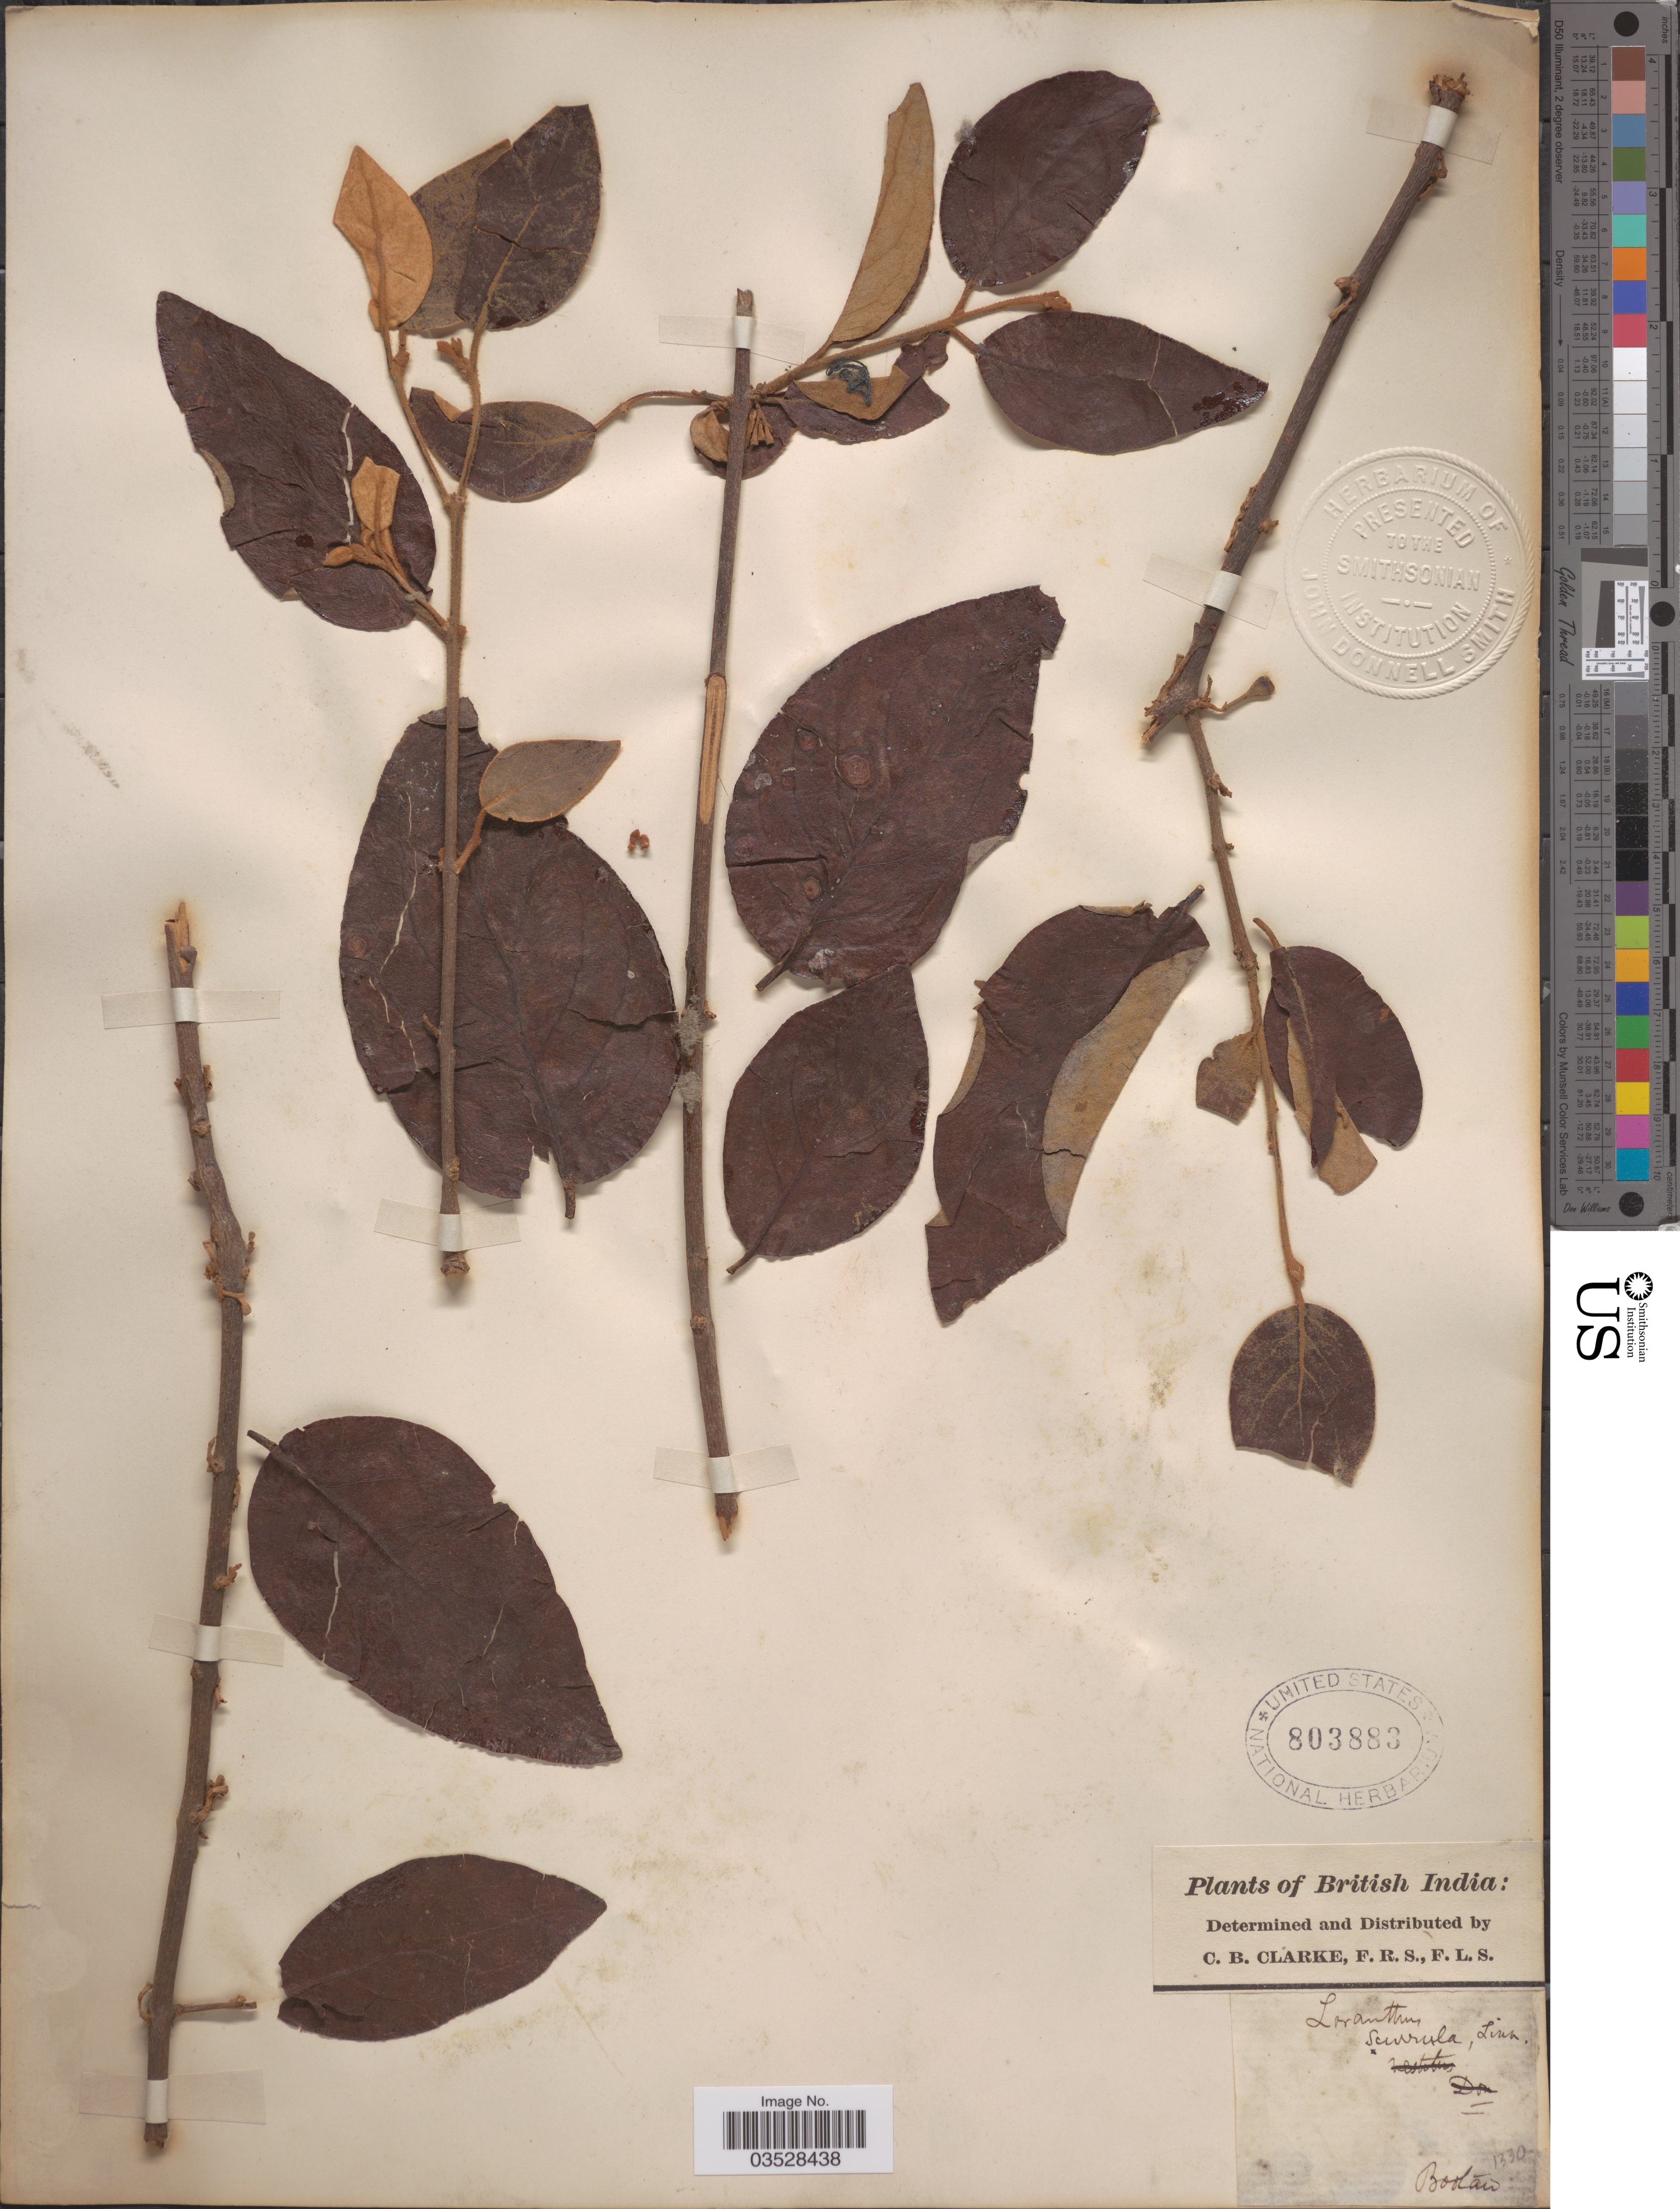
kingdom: Plantae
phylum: Tracheophyta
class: Magnoliopsida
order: Santalales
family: Loranthaceae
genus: Loranthus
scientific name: Loranthus scurrula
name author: L.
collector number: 1330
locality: British India.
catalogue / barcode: US 803883